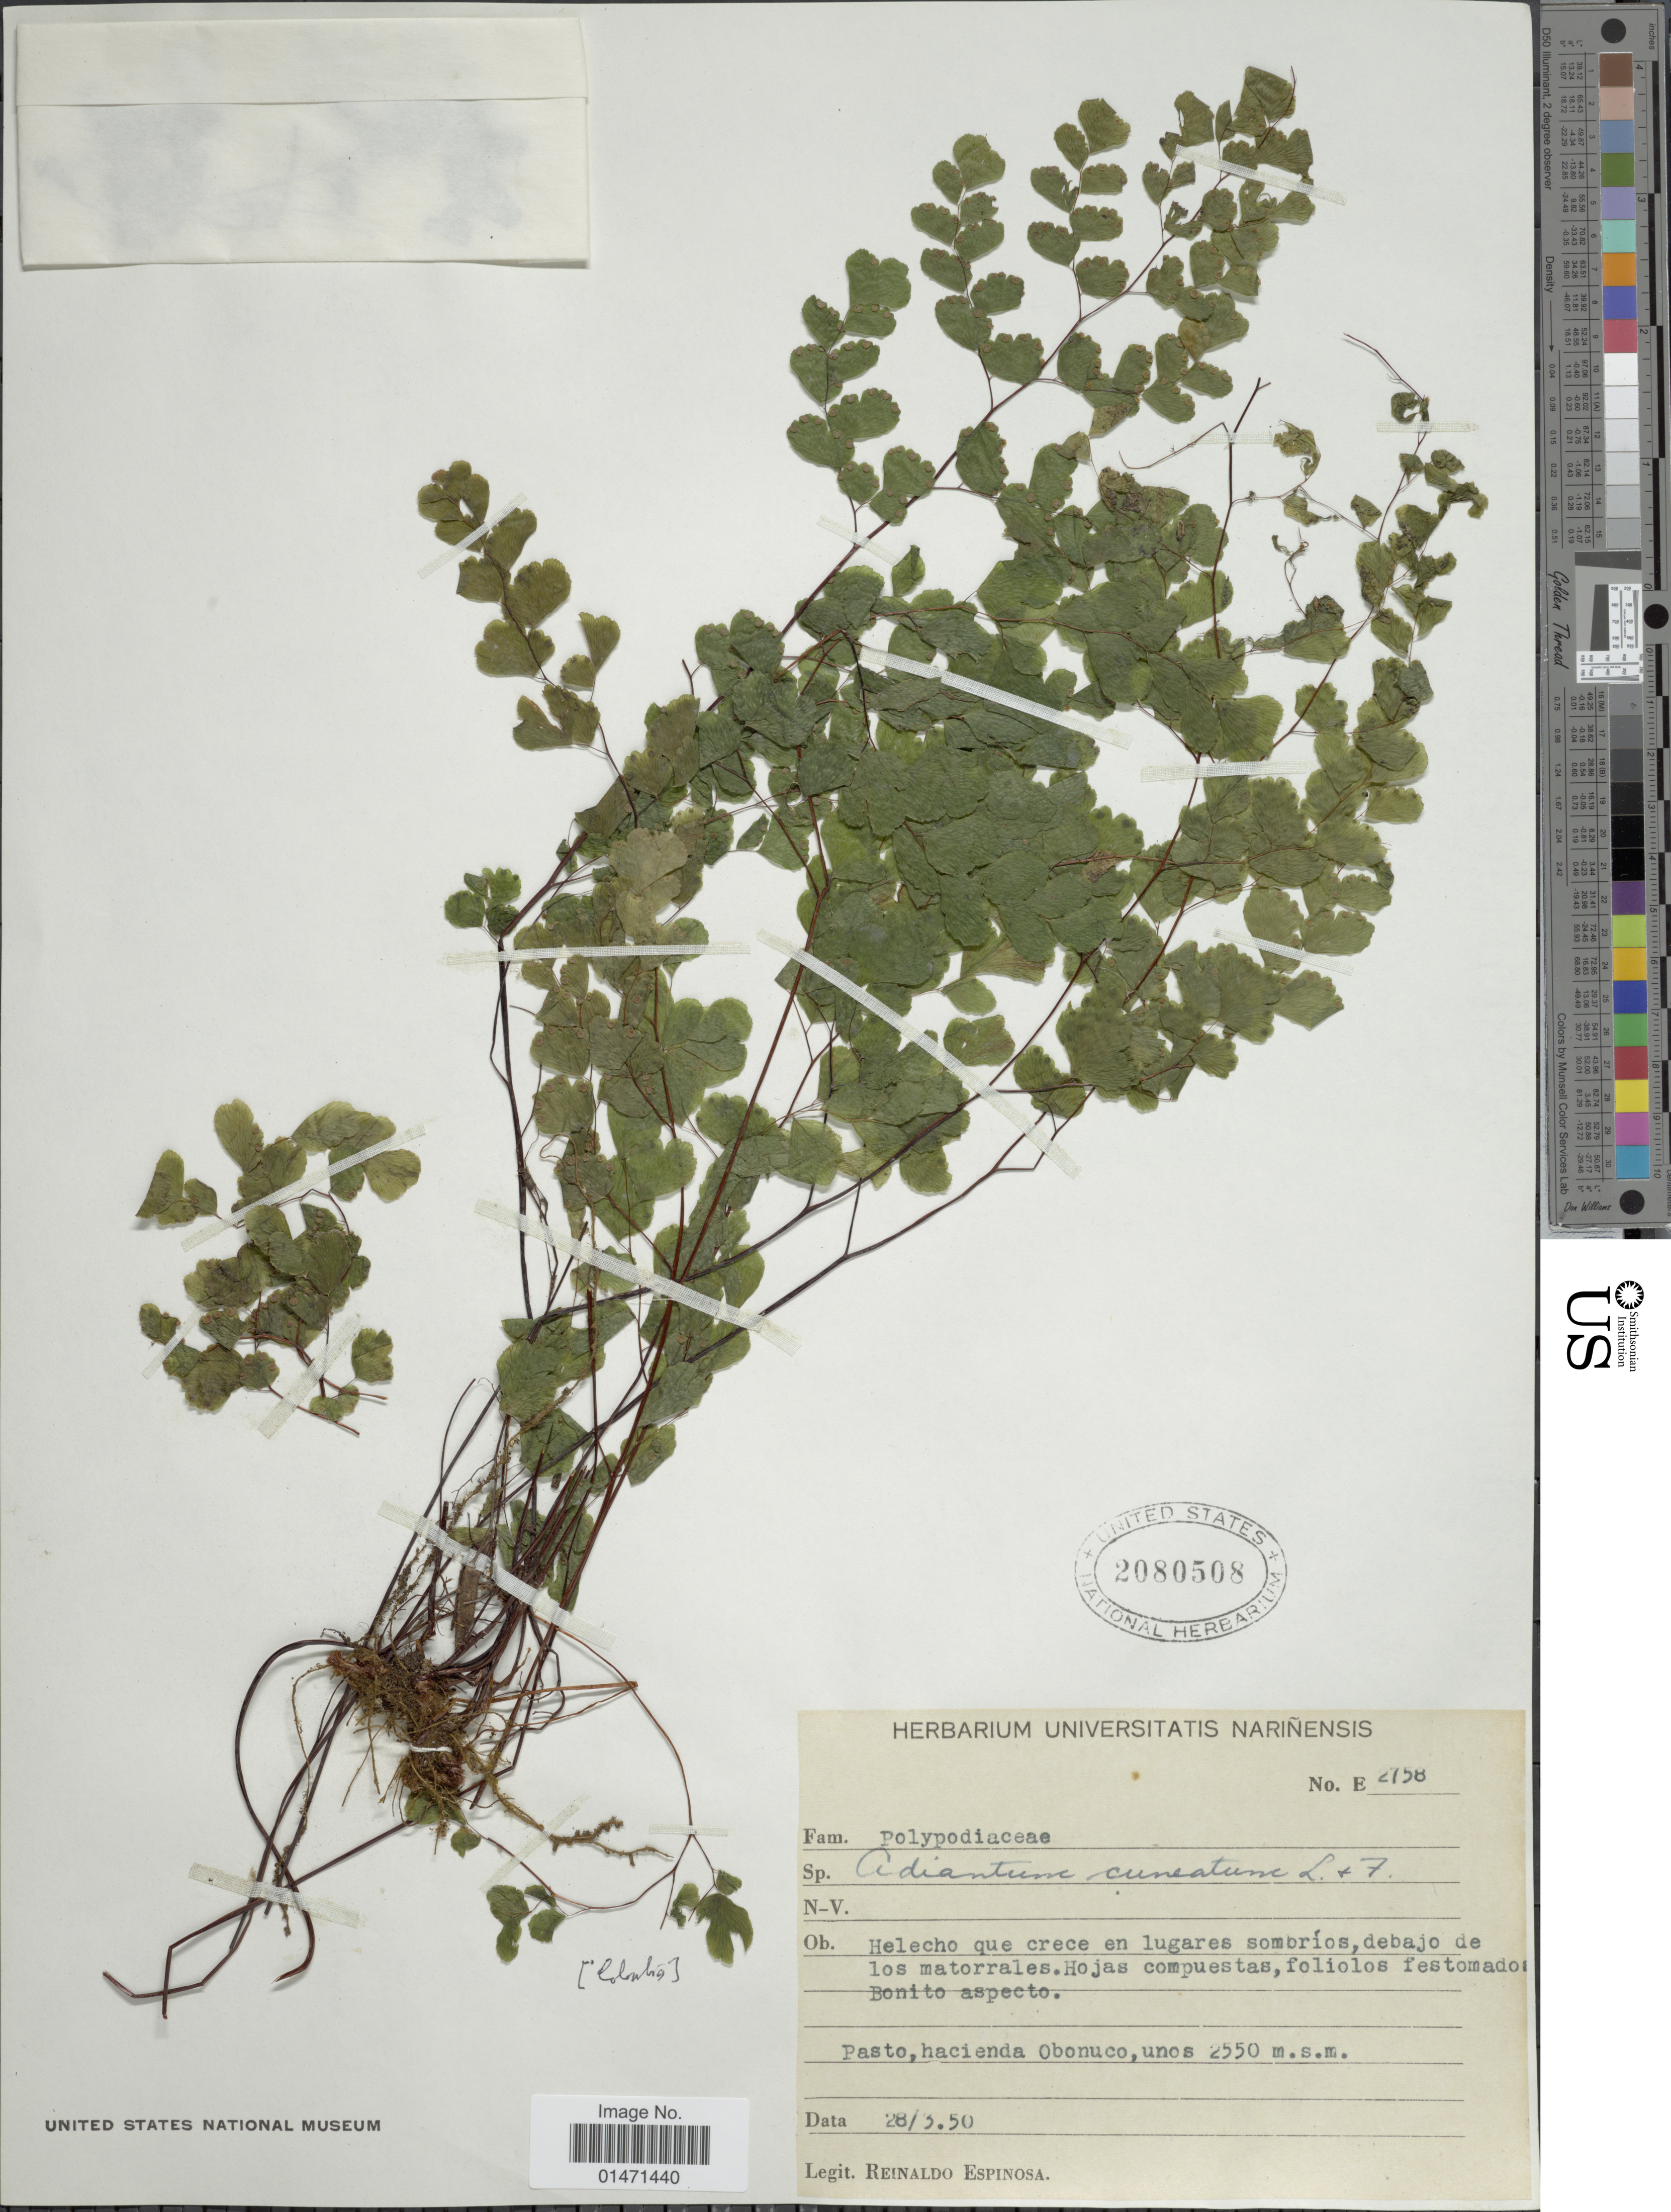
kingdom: Plantae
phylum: Tracheophyta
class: Polypodiopsida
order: Polypodiales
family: Pteridaceae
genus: Adiantum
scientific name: Adiantum raddianum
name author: C. Presl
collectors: R. Espinosa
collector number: E2758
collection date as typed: Transcribed d/m/y: 28/3/50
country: Colombia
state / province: Nariño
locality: Pasto, hacienda Obunoco, helecho que crece en lugares sombrios, debagos de los matorrales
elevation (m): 2550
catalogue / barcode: US 2080508